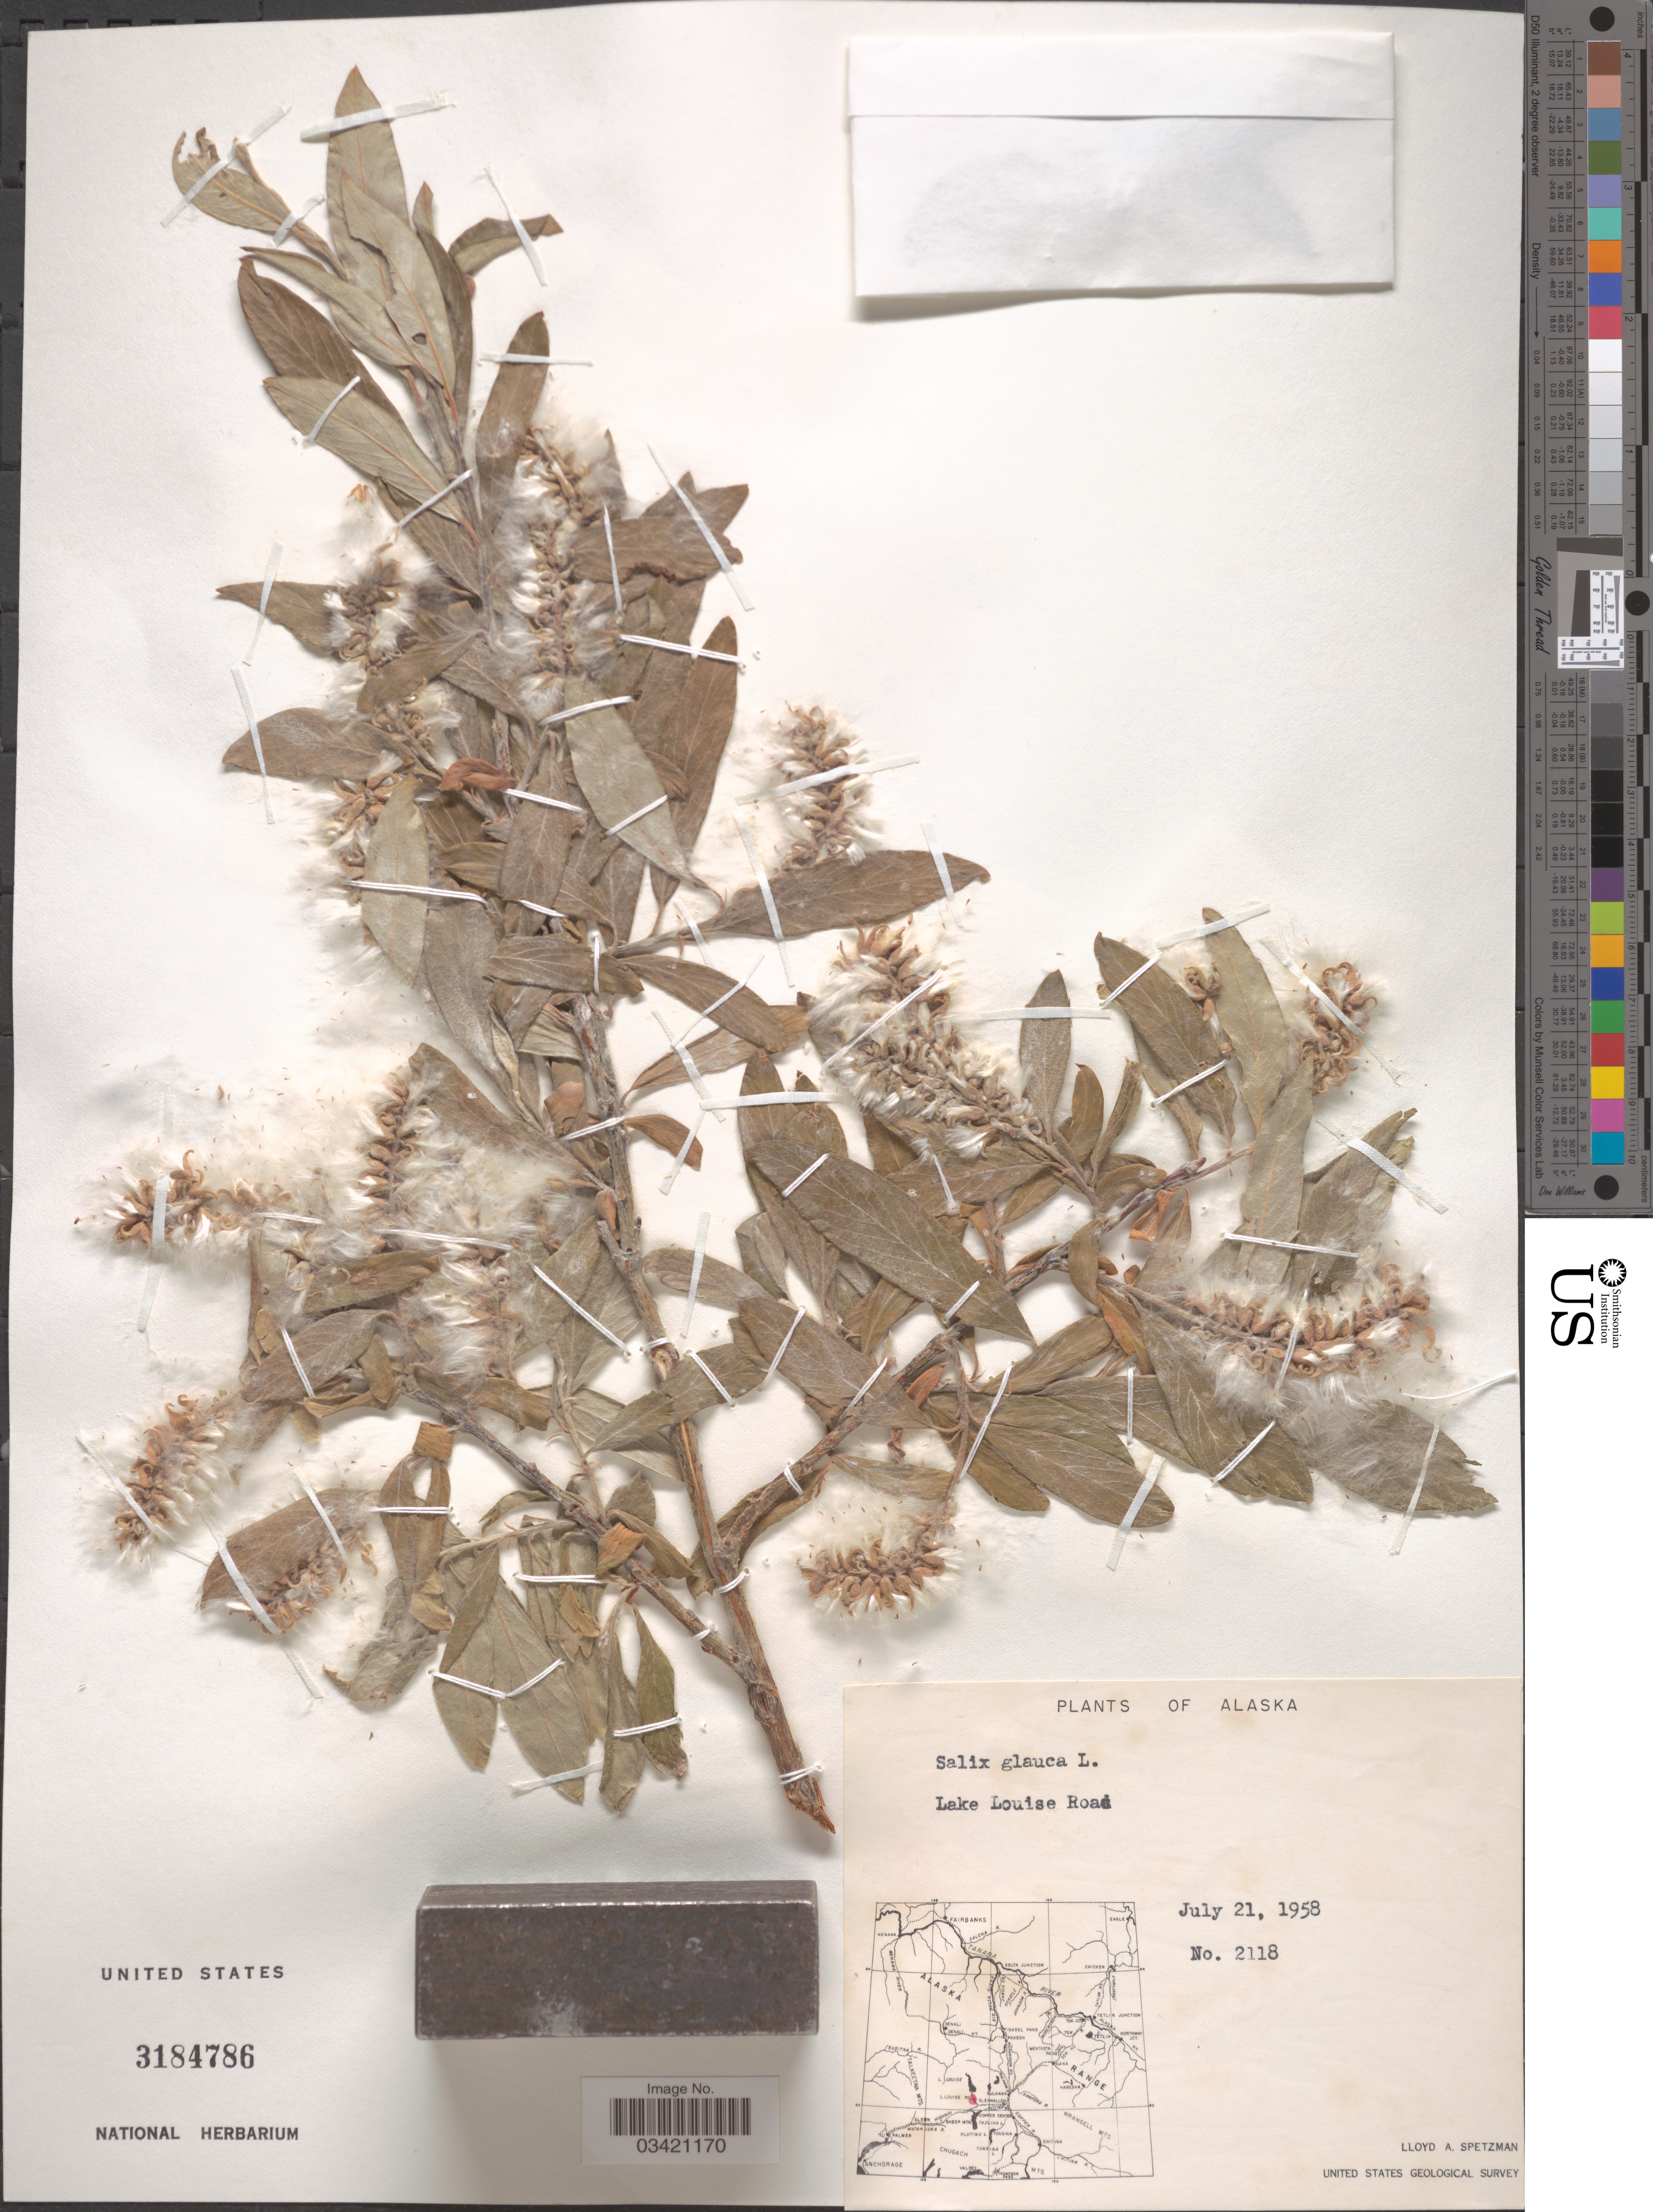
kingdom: Plantae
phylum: Tracheophyta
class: Magnoliopsida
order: Malpighiales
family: Salicaceae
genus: Salix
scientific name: Salix glauca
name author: L.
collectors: L. Spetzman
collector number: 2118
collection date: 1958-07-21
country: United States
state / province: Alaska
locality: Lake Louise Road.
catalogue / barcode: US 3184786